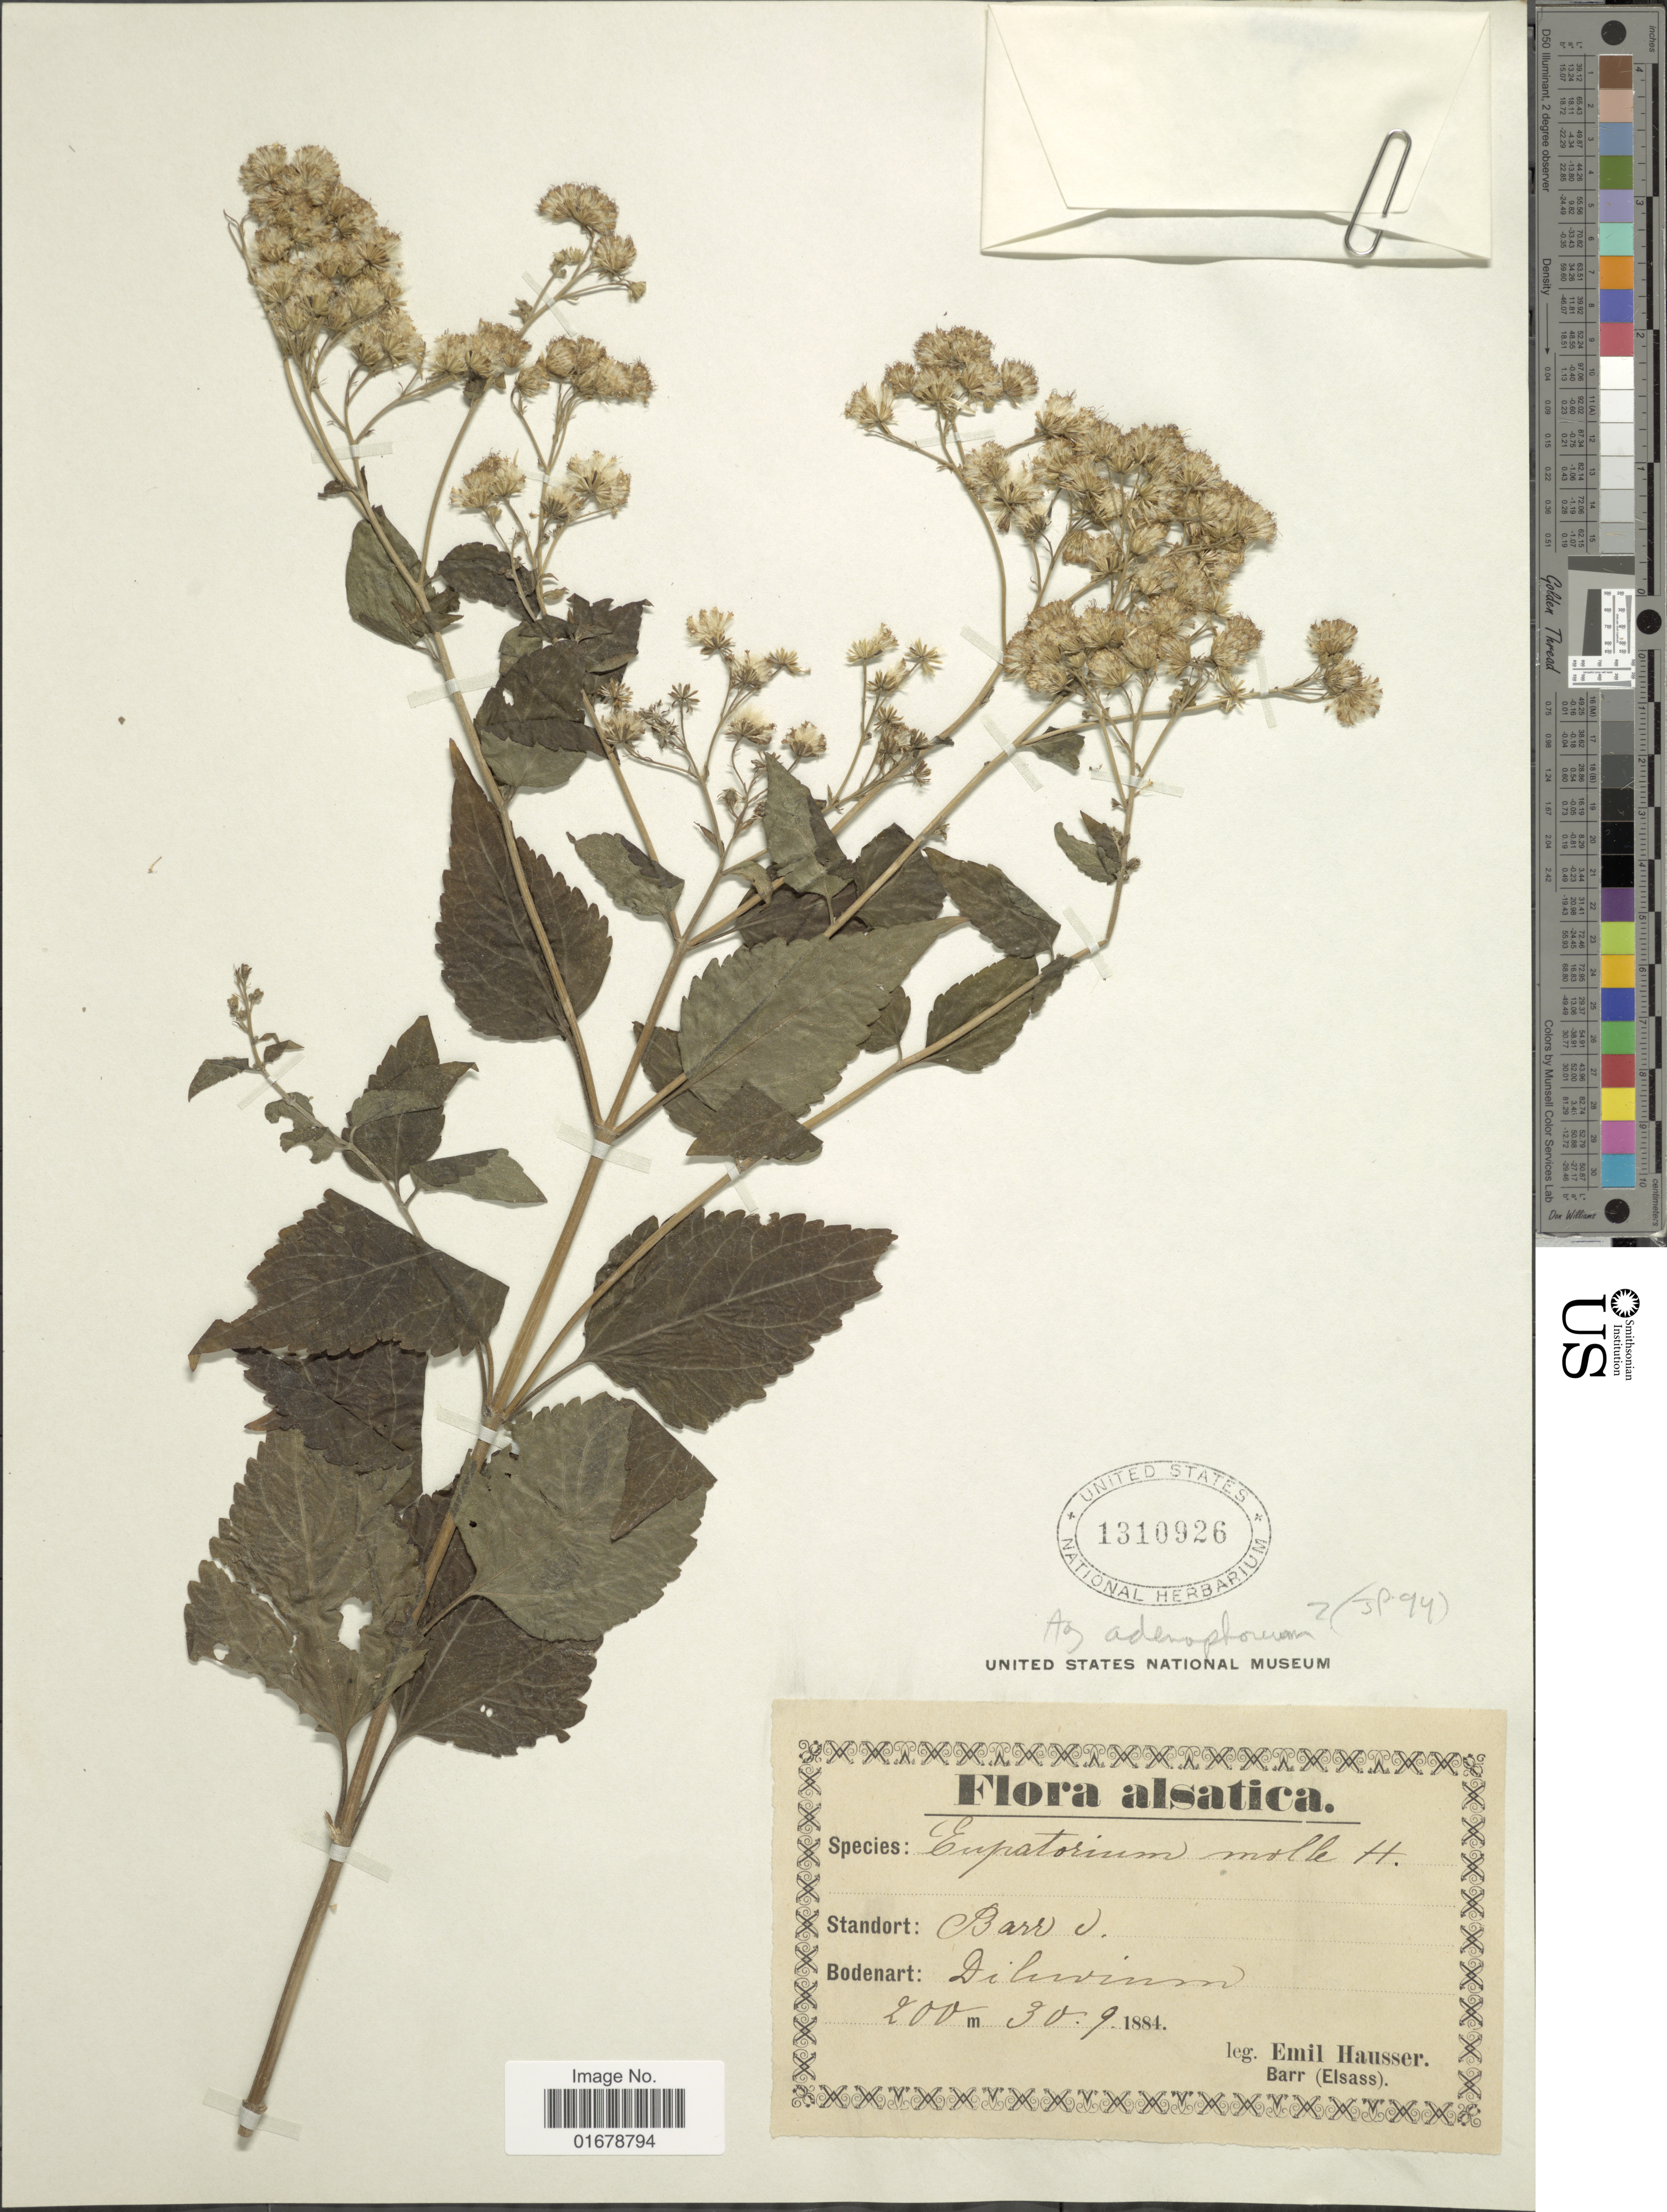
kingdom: Plantae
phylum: Tracheophyta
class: Magnoliopsida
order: Asterales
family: Asteraceae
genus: Ageratina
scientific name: Ageratina adenophora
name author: (Spreng.) R.M. King & H. Rob.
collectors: E. Hausser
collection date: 1884-09-30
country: France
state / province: Grand Est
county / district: Bas-Rhin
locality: Barr, Alsatica [interpreted]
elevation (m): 200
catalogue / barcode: US 1310926